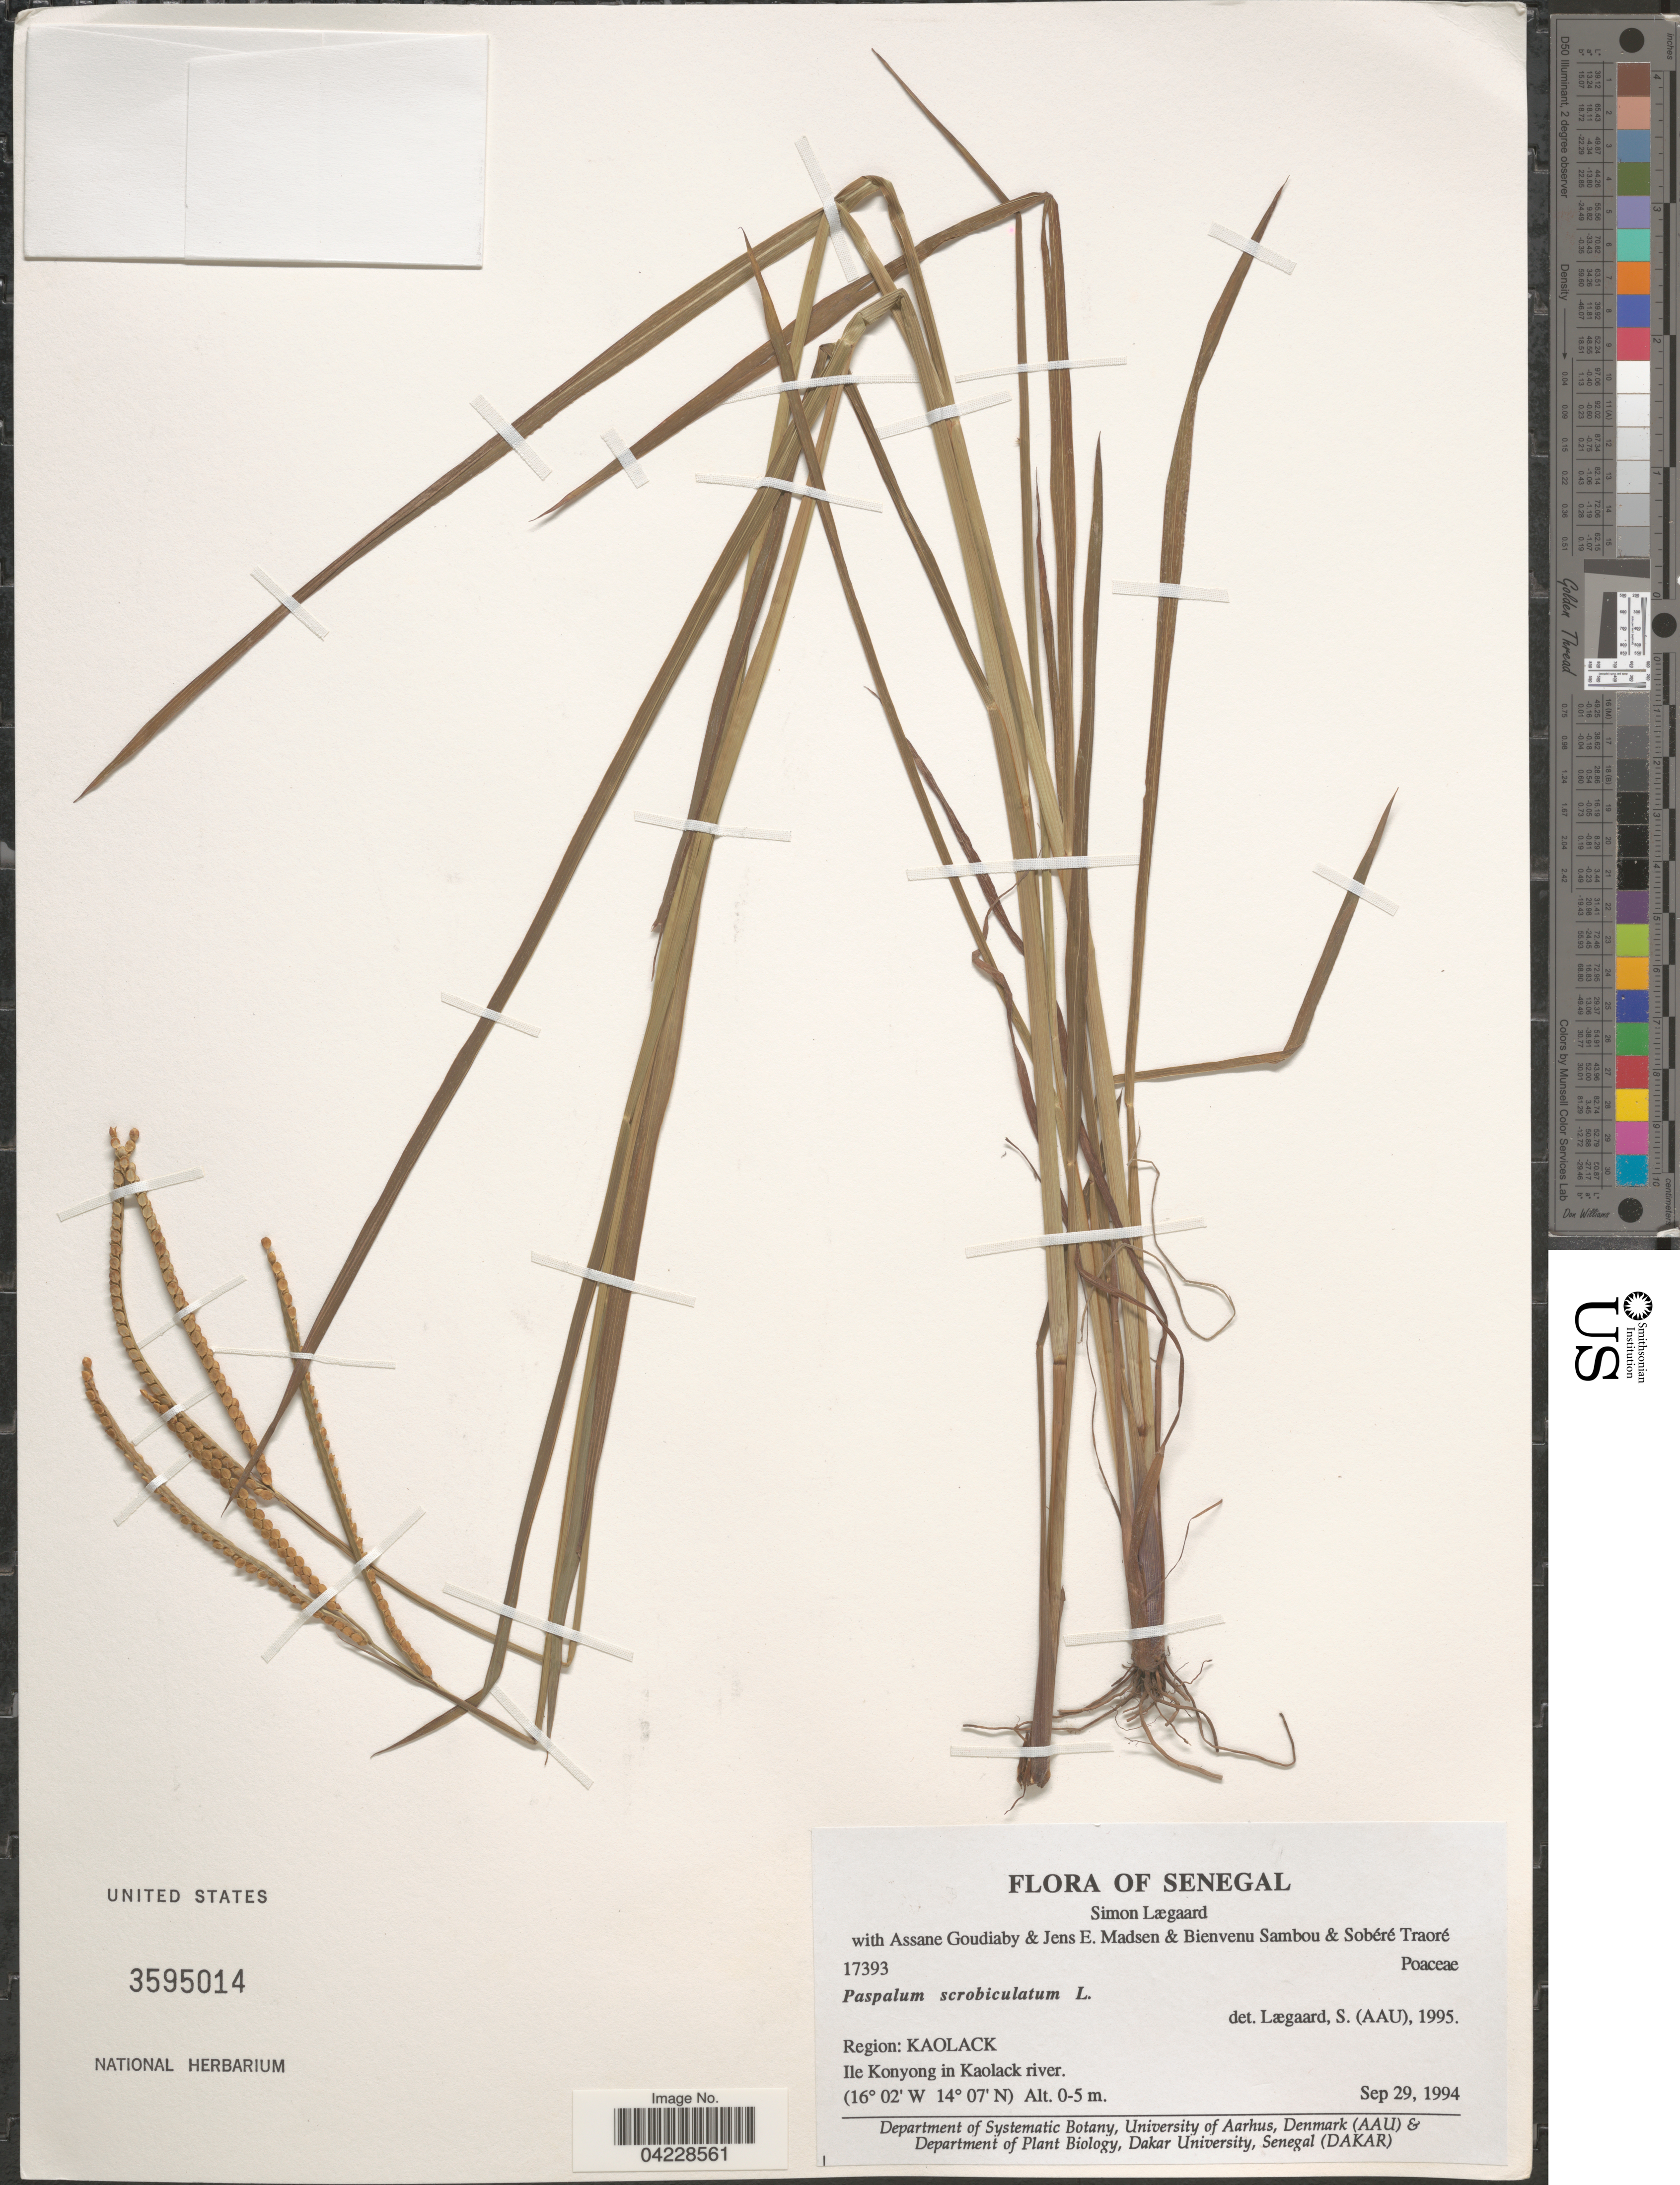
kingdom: Plantae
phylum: Tracheophyta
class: Liliopsida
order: Poales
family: Poaceae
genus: Paspalum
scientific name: Paspalum scrobiculatum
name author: L.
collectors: S. Lægaard, A. Goudiaby, J. E. Madsen & B. Sambou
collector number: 17393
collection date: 1994-09-29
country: Senegal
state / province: Kaolack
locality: Region: Kaolack. Ile Konyong in Kaolack river.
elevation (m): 0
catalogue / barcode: US 3595014